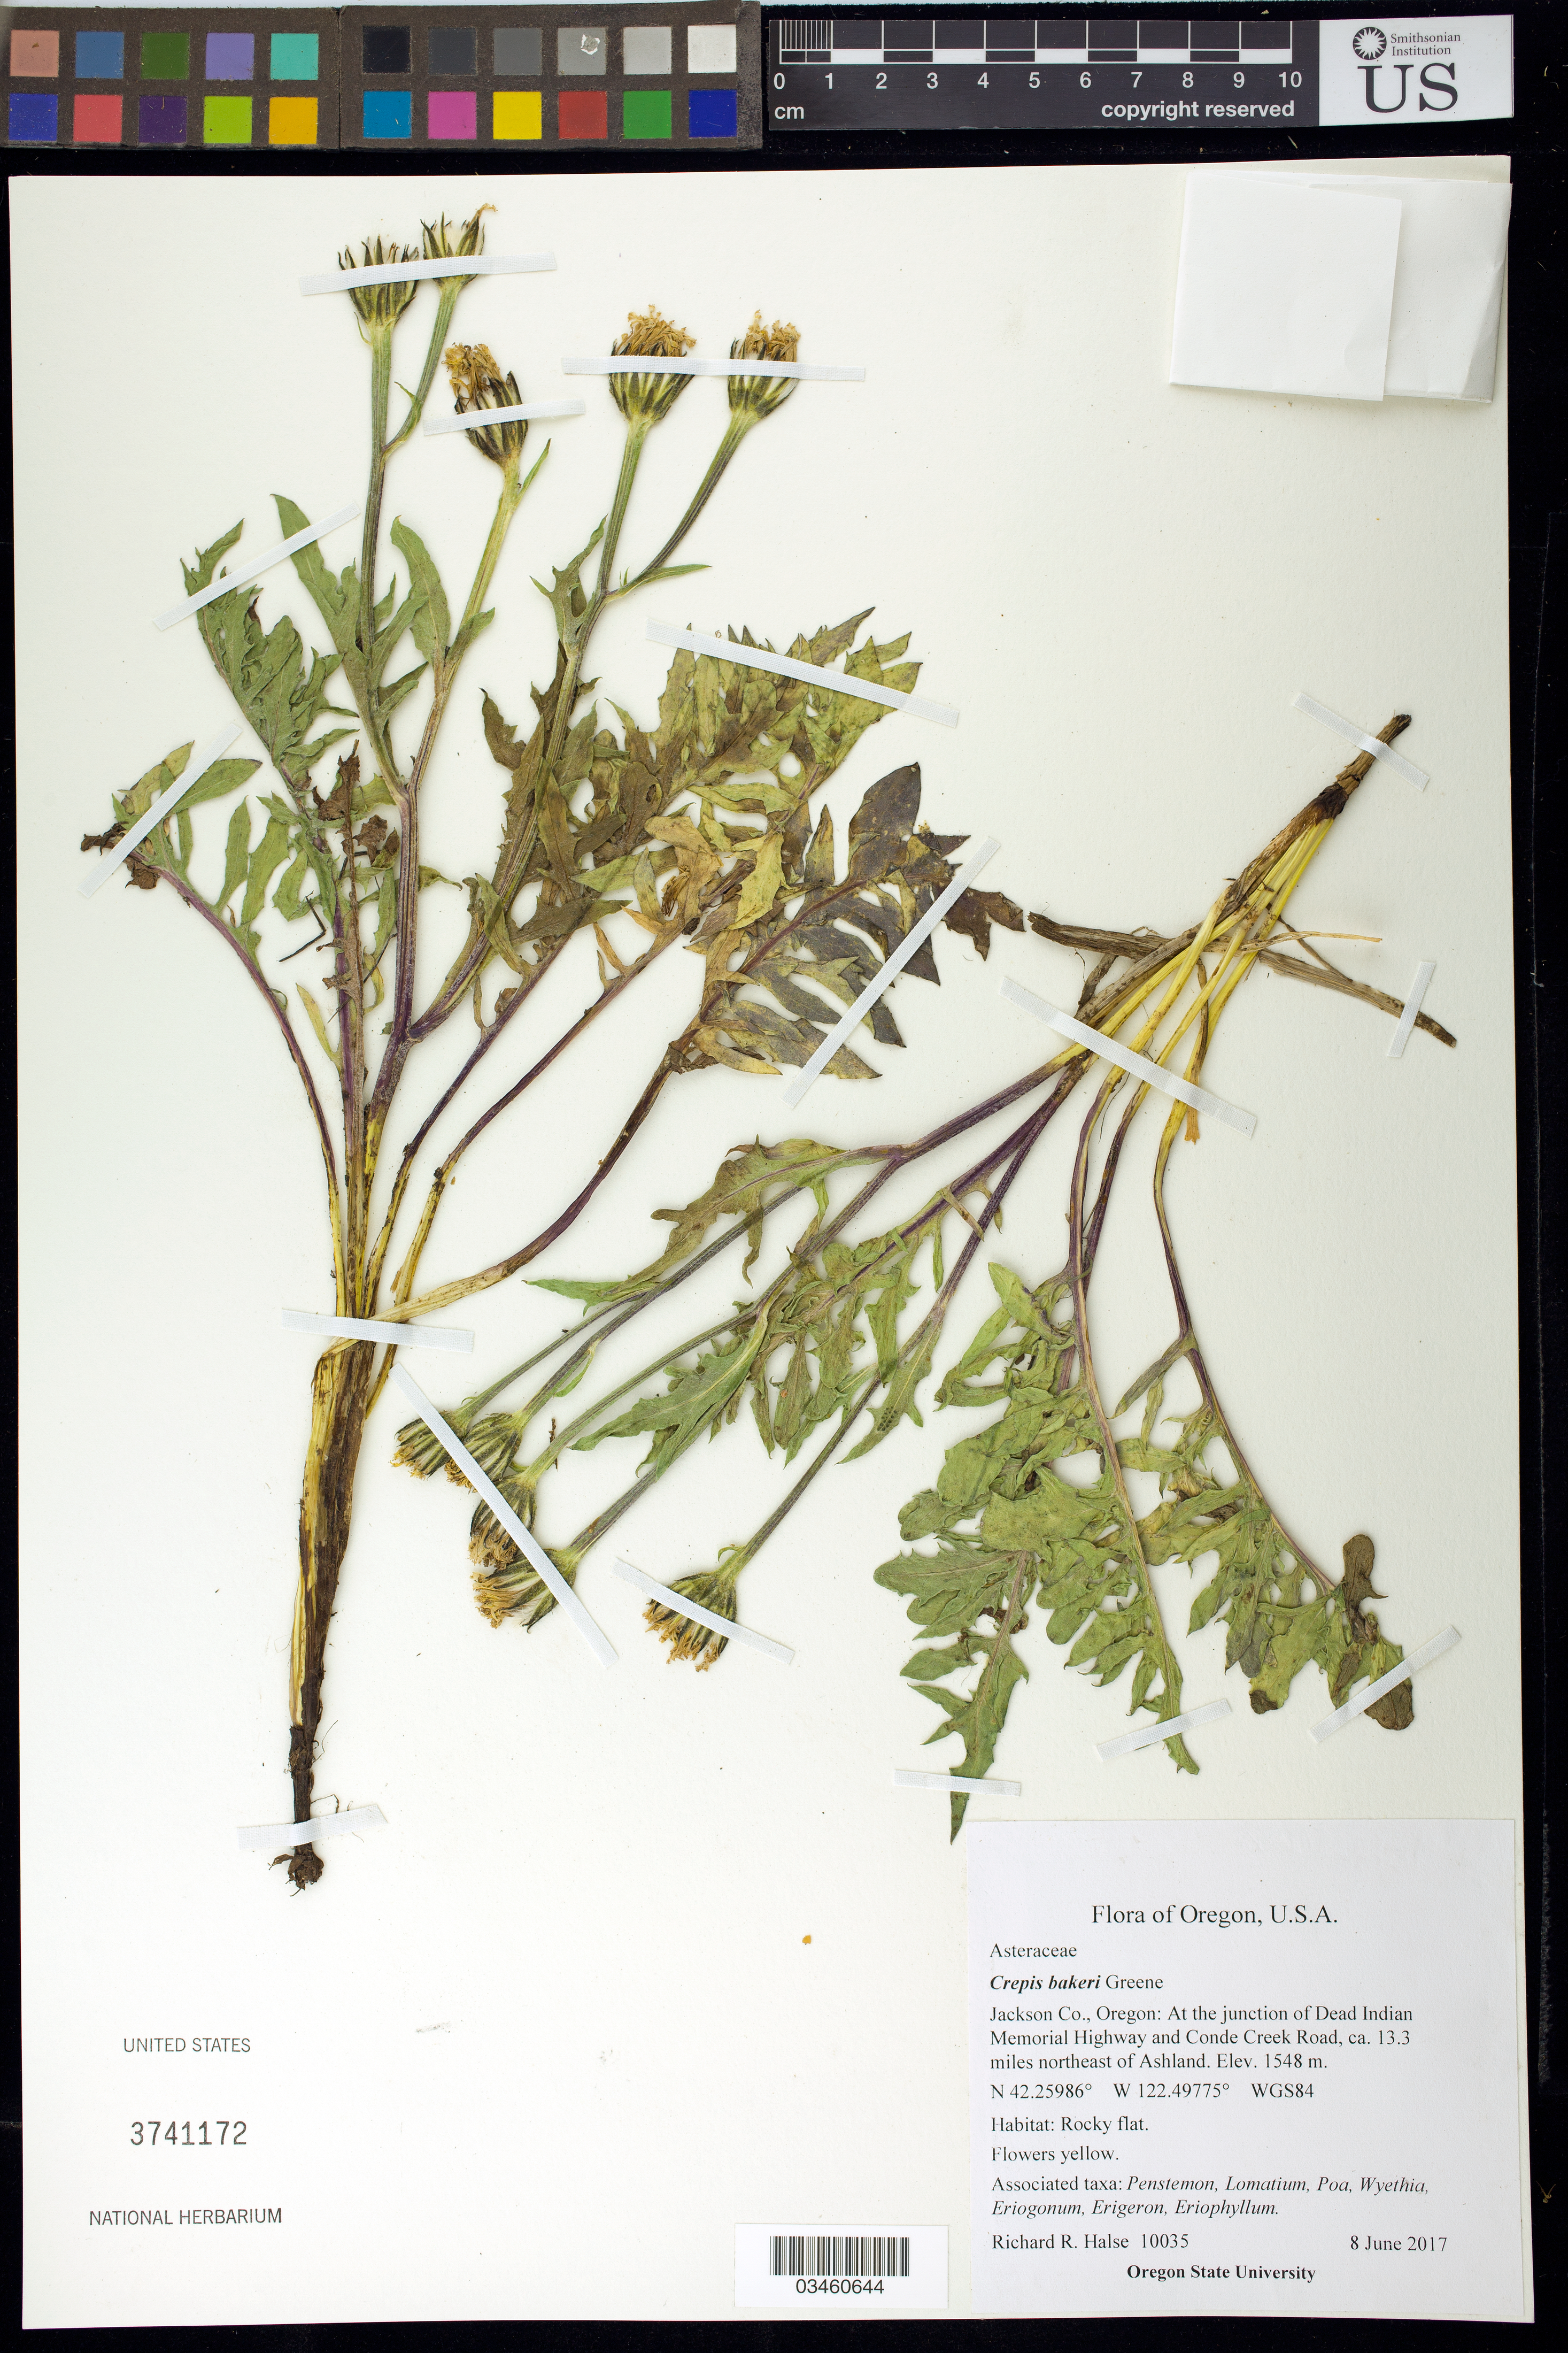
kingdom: Plantae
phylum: Tracheophyta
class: Magnoliopsida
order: Asterales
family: Asteraceae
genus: Crepis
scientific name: Crepis bakeri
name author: Greene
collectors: R. Halse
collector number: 10035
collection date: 2017-06-08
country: United States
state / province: Oregon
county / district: Jackson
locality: Jackson Co., Oregon: At the junction of the Dead Indian Memorial Highway and Conde Creek Road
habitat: Rocky flat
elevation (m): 1548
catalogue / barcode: US 3741172